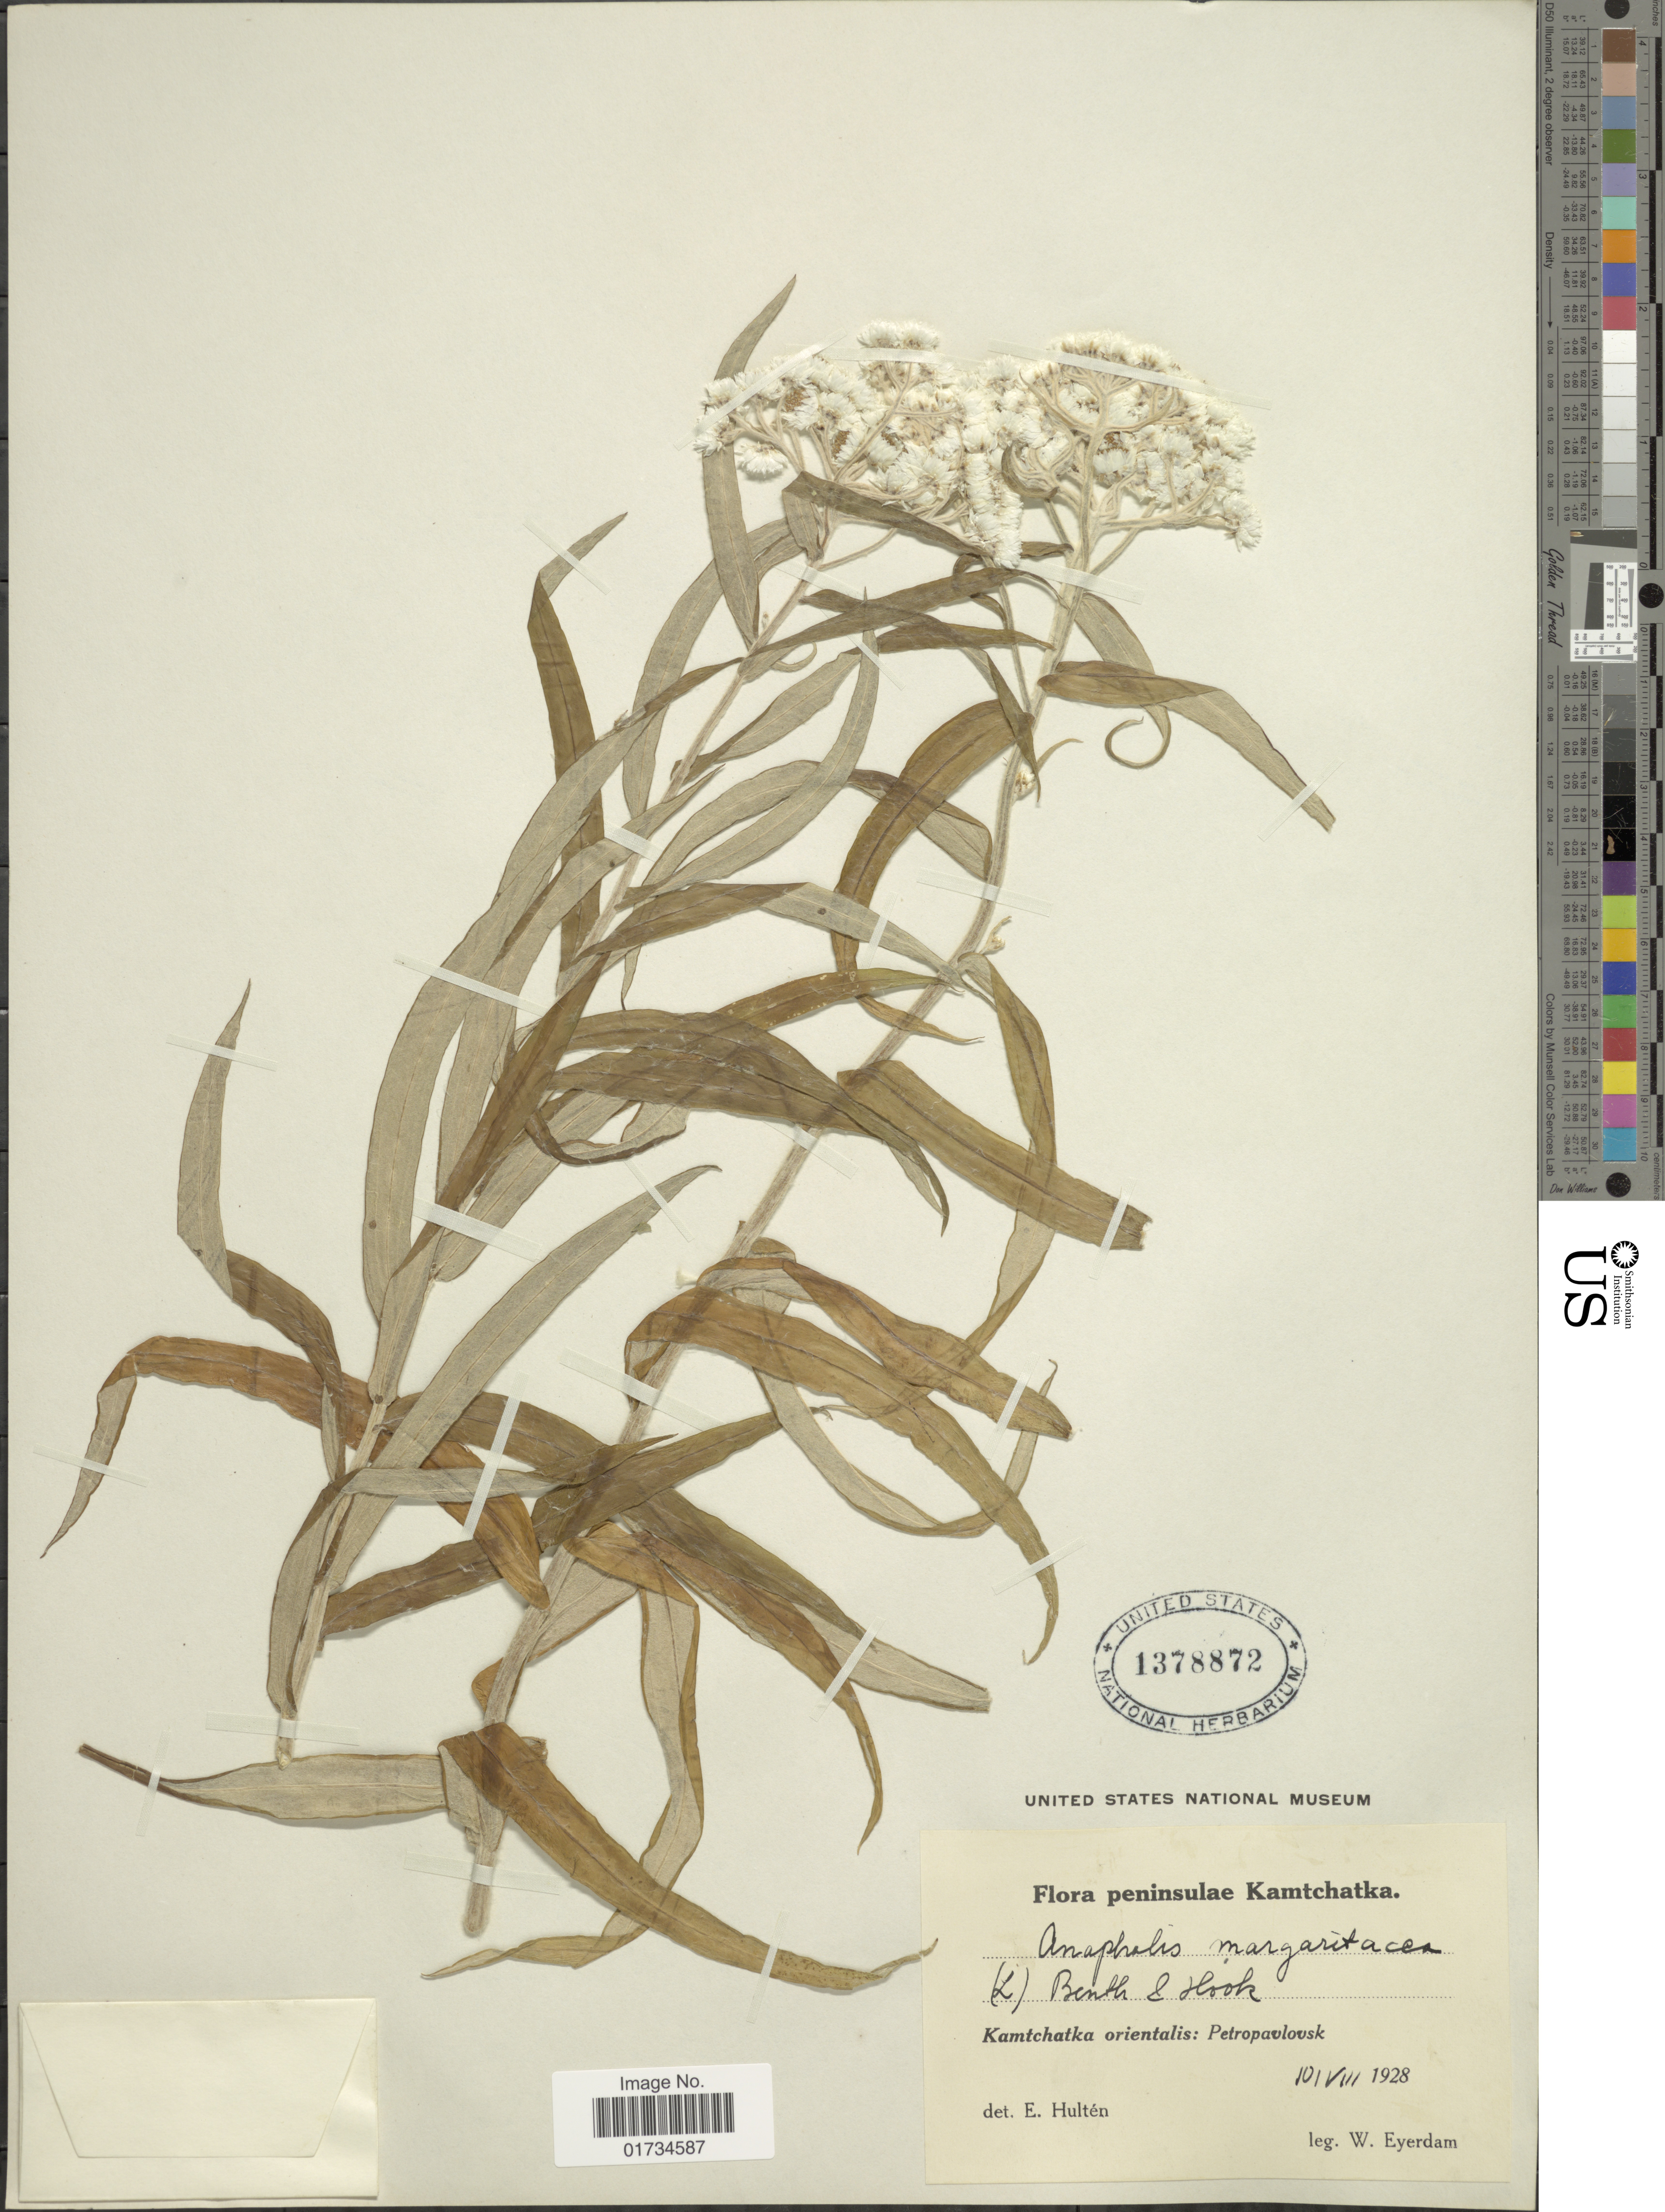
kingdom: Plantae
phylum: Tracheophyta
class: Magnoliopsida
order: Asterales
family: Asteraceae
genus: Anaphalis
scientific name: Anaphalis margaritacea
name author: (L.) Benth. & Hook. f.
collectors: W. J. Eyerdam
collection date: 1928-08-10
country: Russian Federation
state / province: Kamchatka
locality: Kamtchatka orientalis: Petropavlovsk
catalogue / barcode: US 1378872